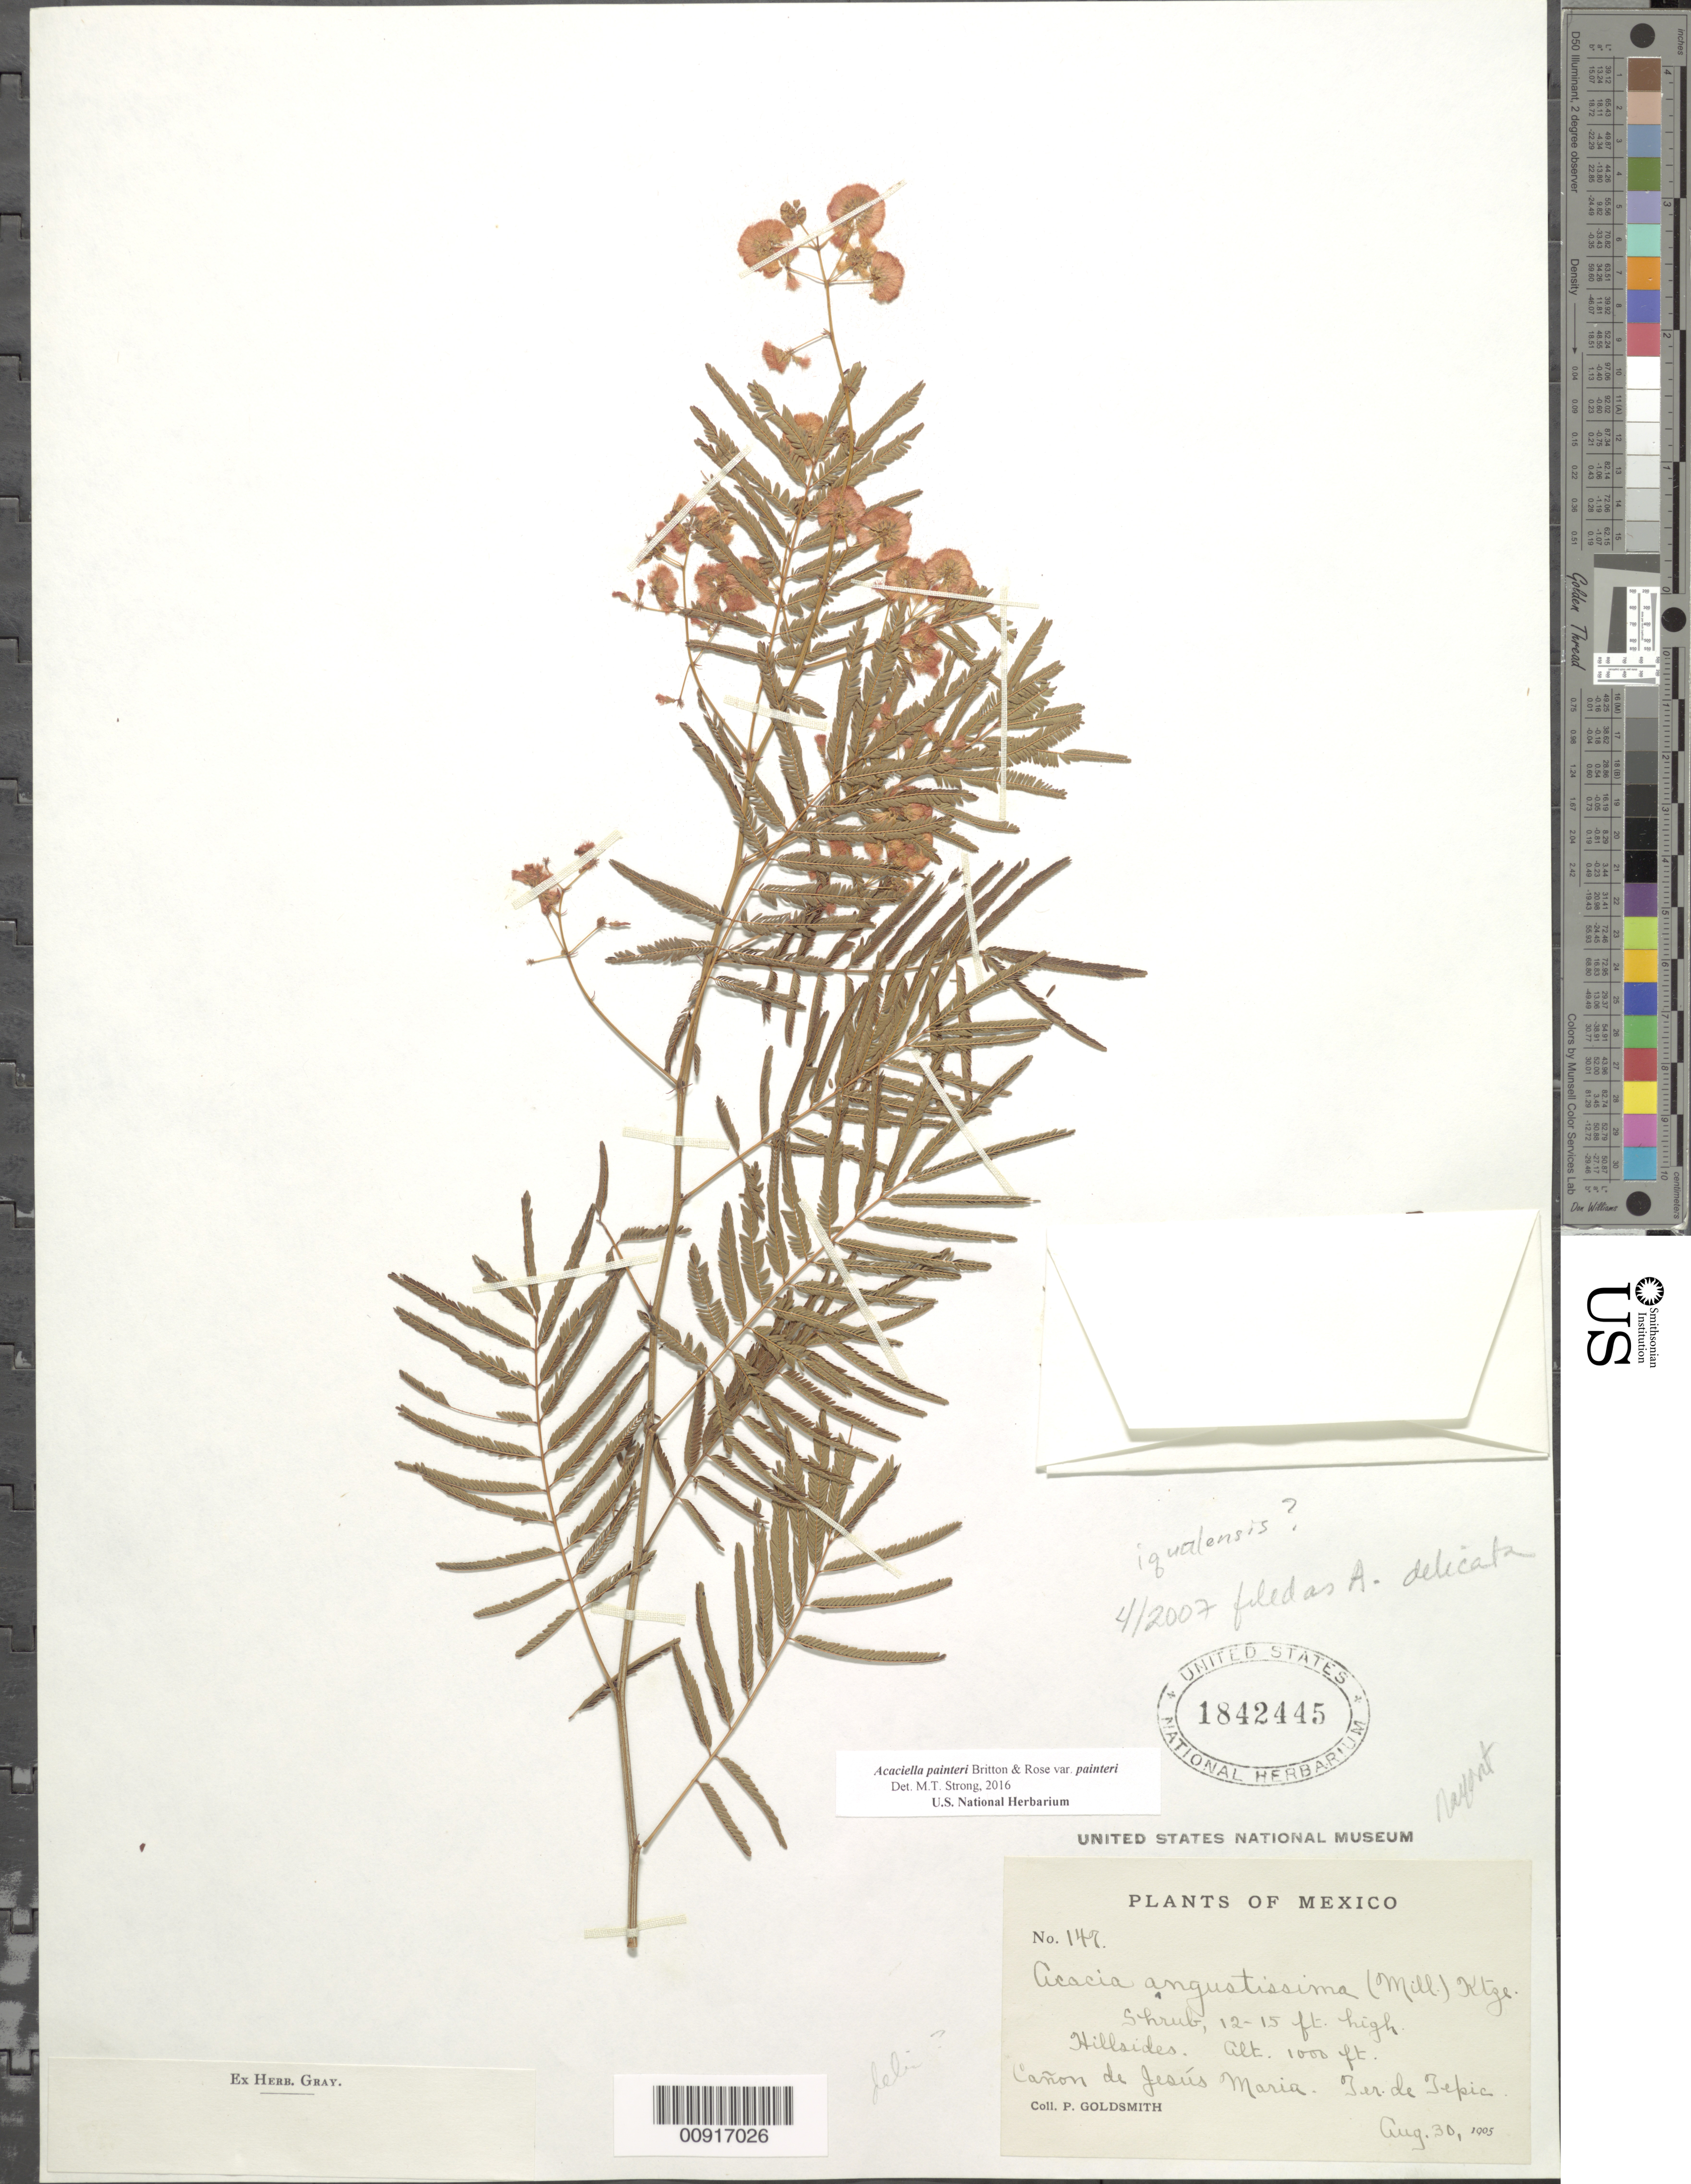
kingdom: Plantae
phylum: Tracheophyta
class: Magnoliopsida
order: Fabales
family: Fabaceae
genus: Acaciella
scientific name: Acaciella painteri var. painteri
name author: Britton & Rose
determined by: Strong, M. T., (US), Smithsonian Institution - National Museum of Natural History (UNITED STATES)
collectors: P. Goldsmith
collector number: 147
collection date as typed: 30 Aug 1905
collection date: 1905-08-30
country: Mexico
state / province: Nayarit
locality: Cañon de Jesús Maria. Ter. de Tepic.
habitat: Hillsides.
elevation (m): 305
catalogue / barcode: US 1842445